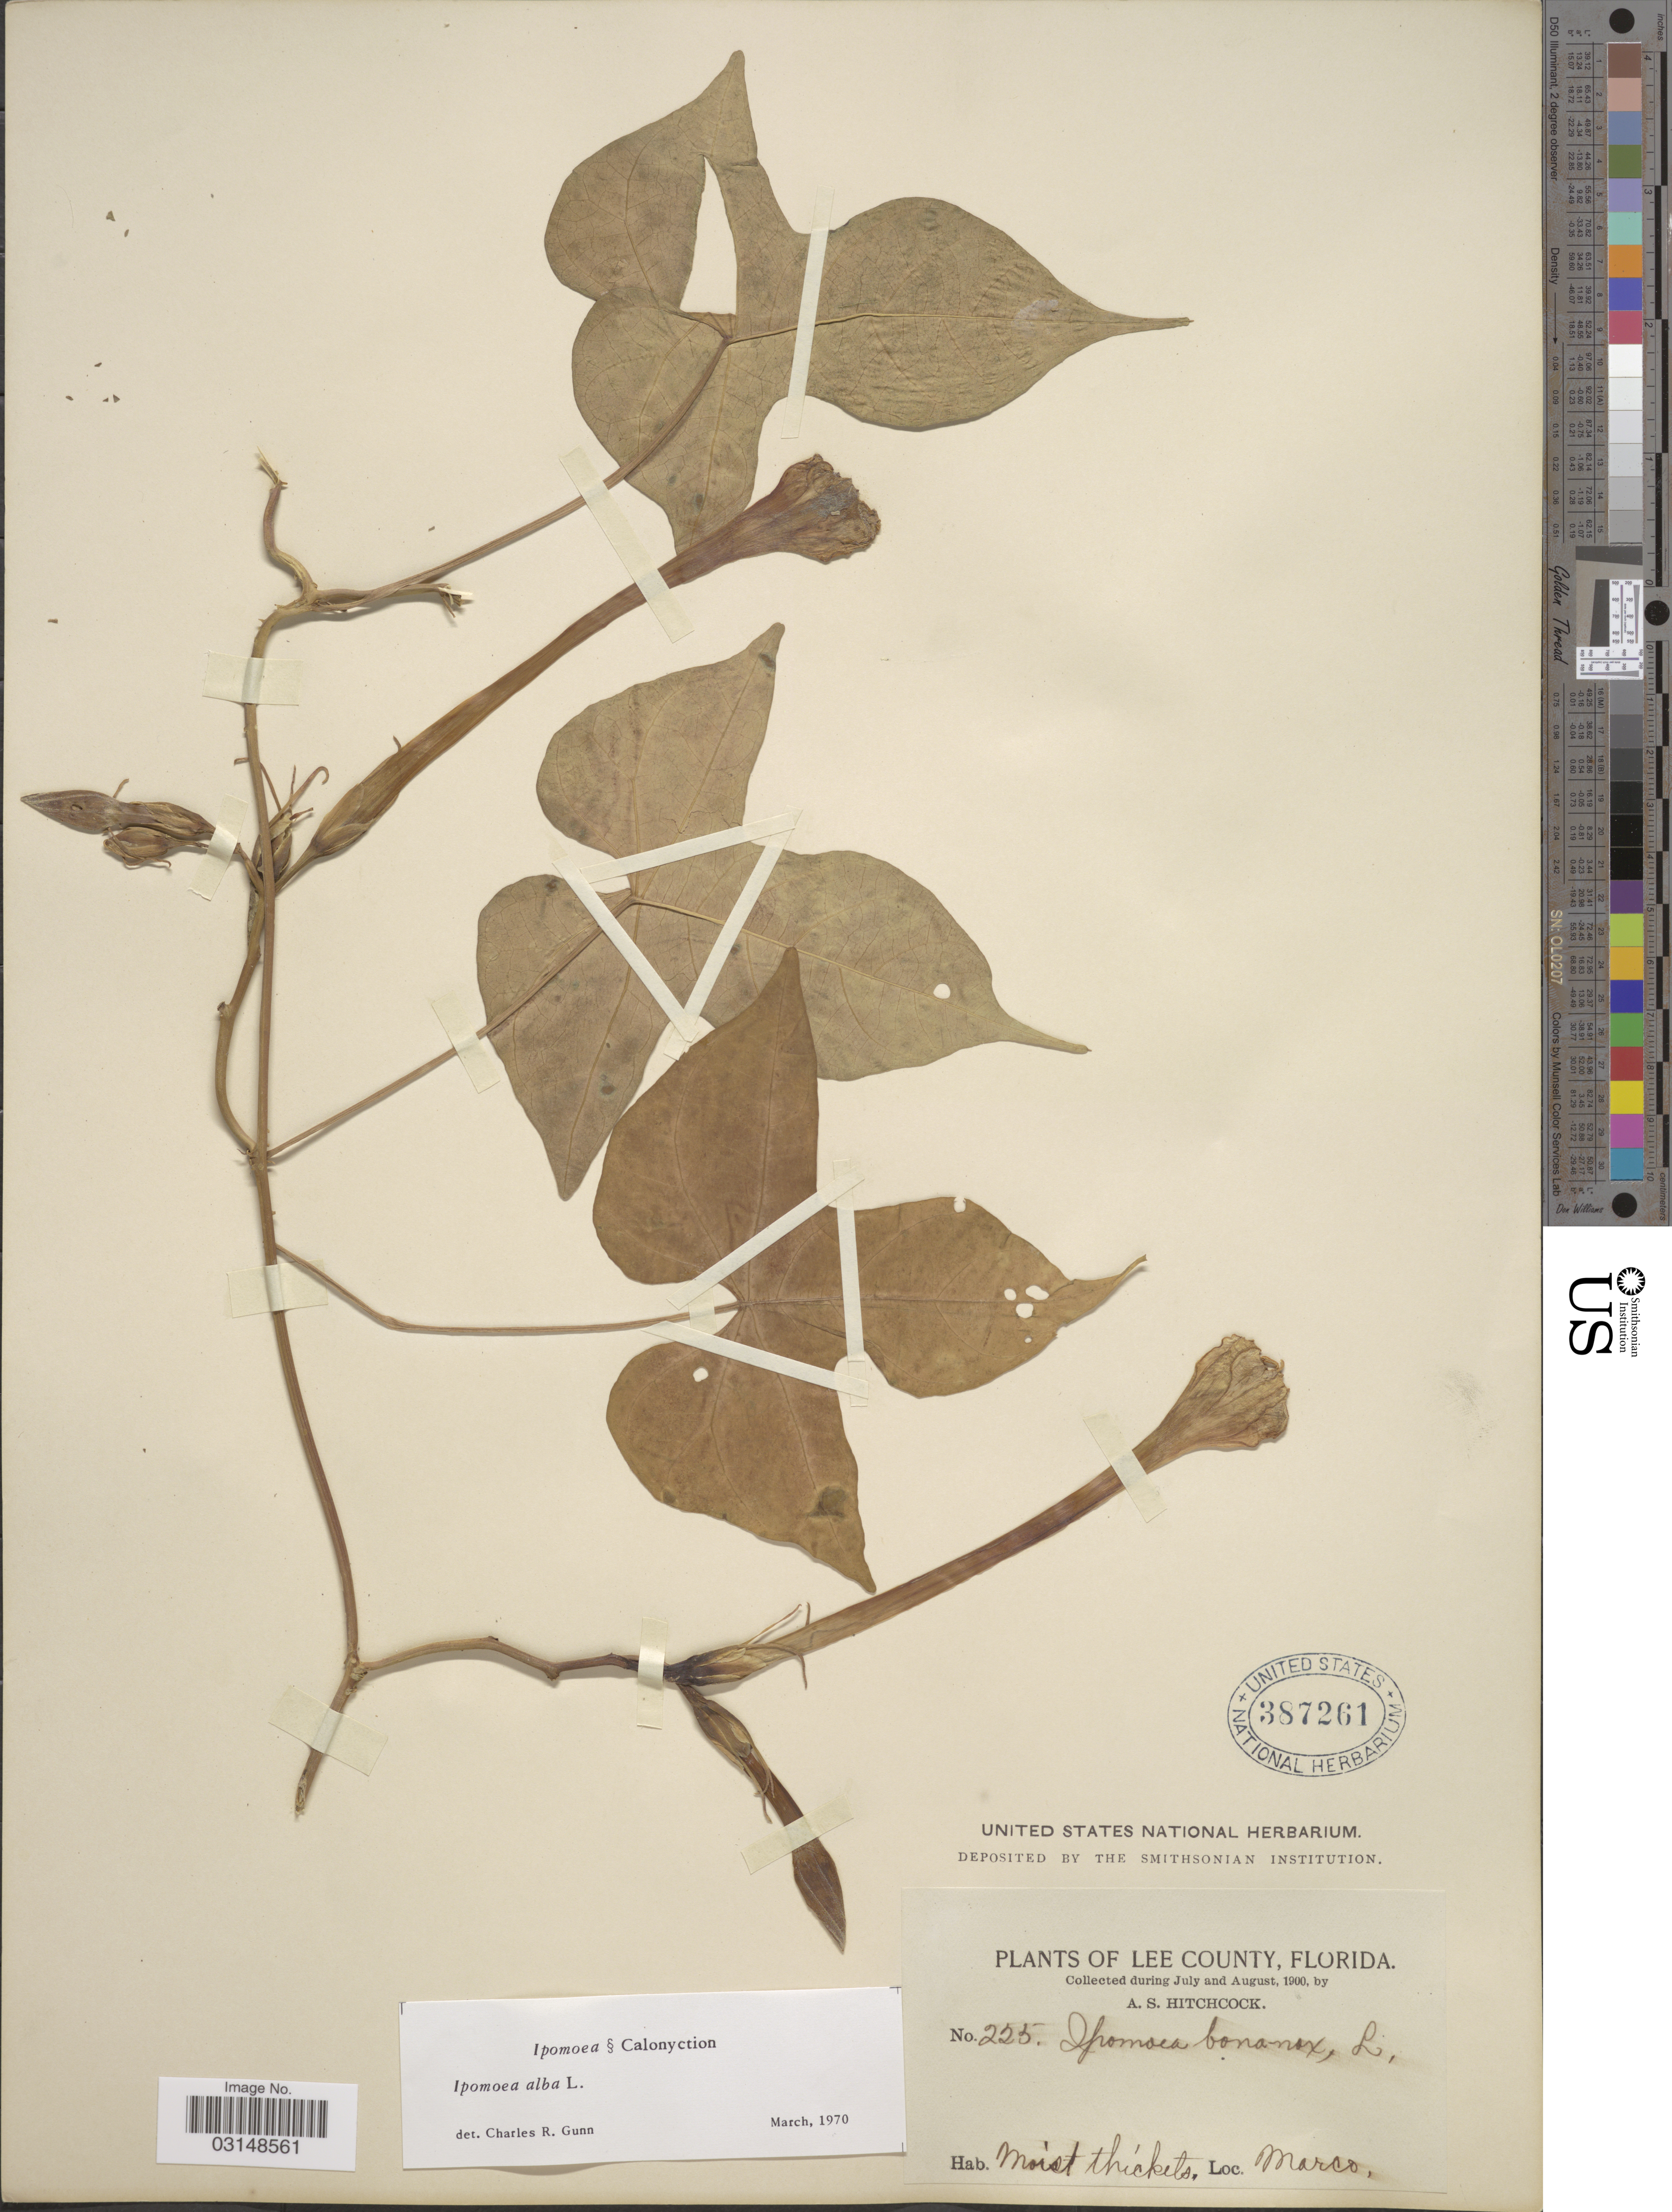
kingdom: Plantae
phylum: Tracheophyta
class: Magnoliopsida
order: Solanales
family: Convolvulaceae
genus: Ipomoea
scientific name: Ipomoea alba L.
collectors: A. S. Hitchcock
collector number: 225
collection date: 1900-07/1900-08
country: United States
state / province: Florida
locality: Lee County, Florida, Marco.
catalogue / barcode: US 387261